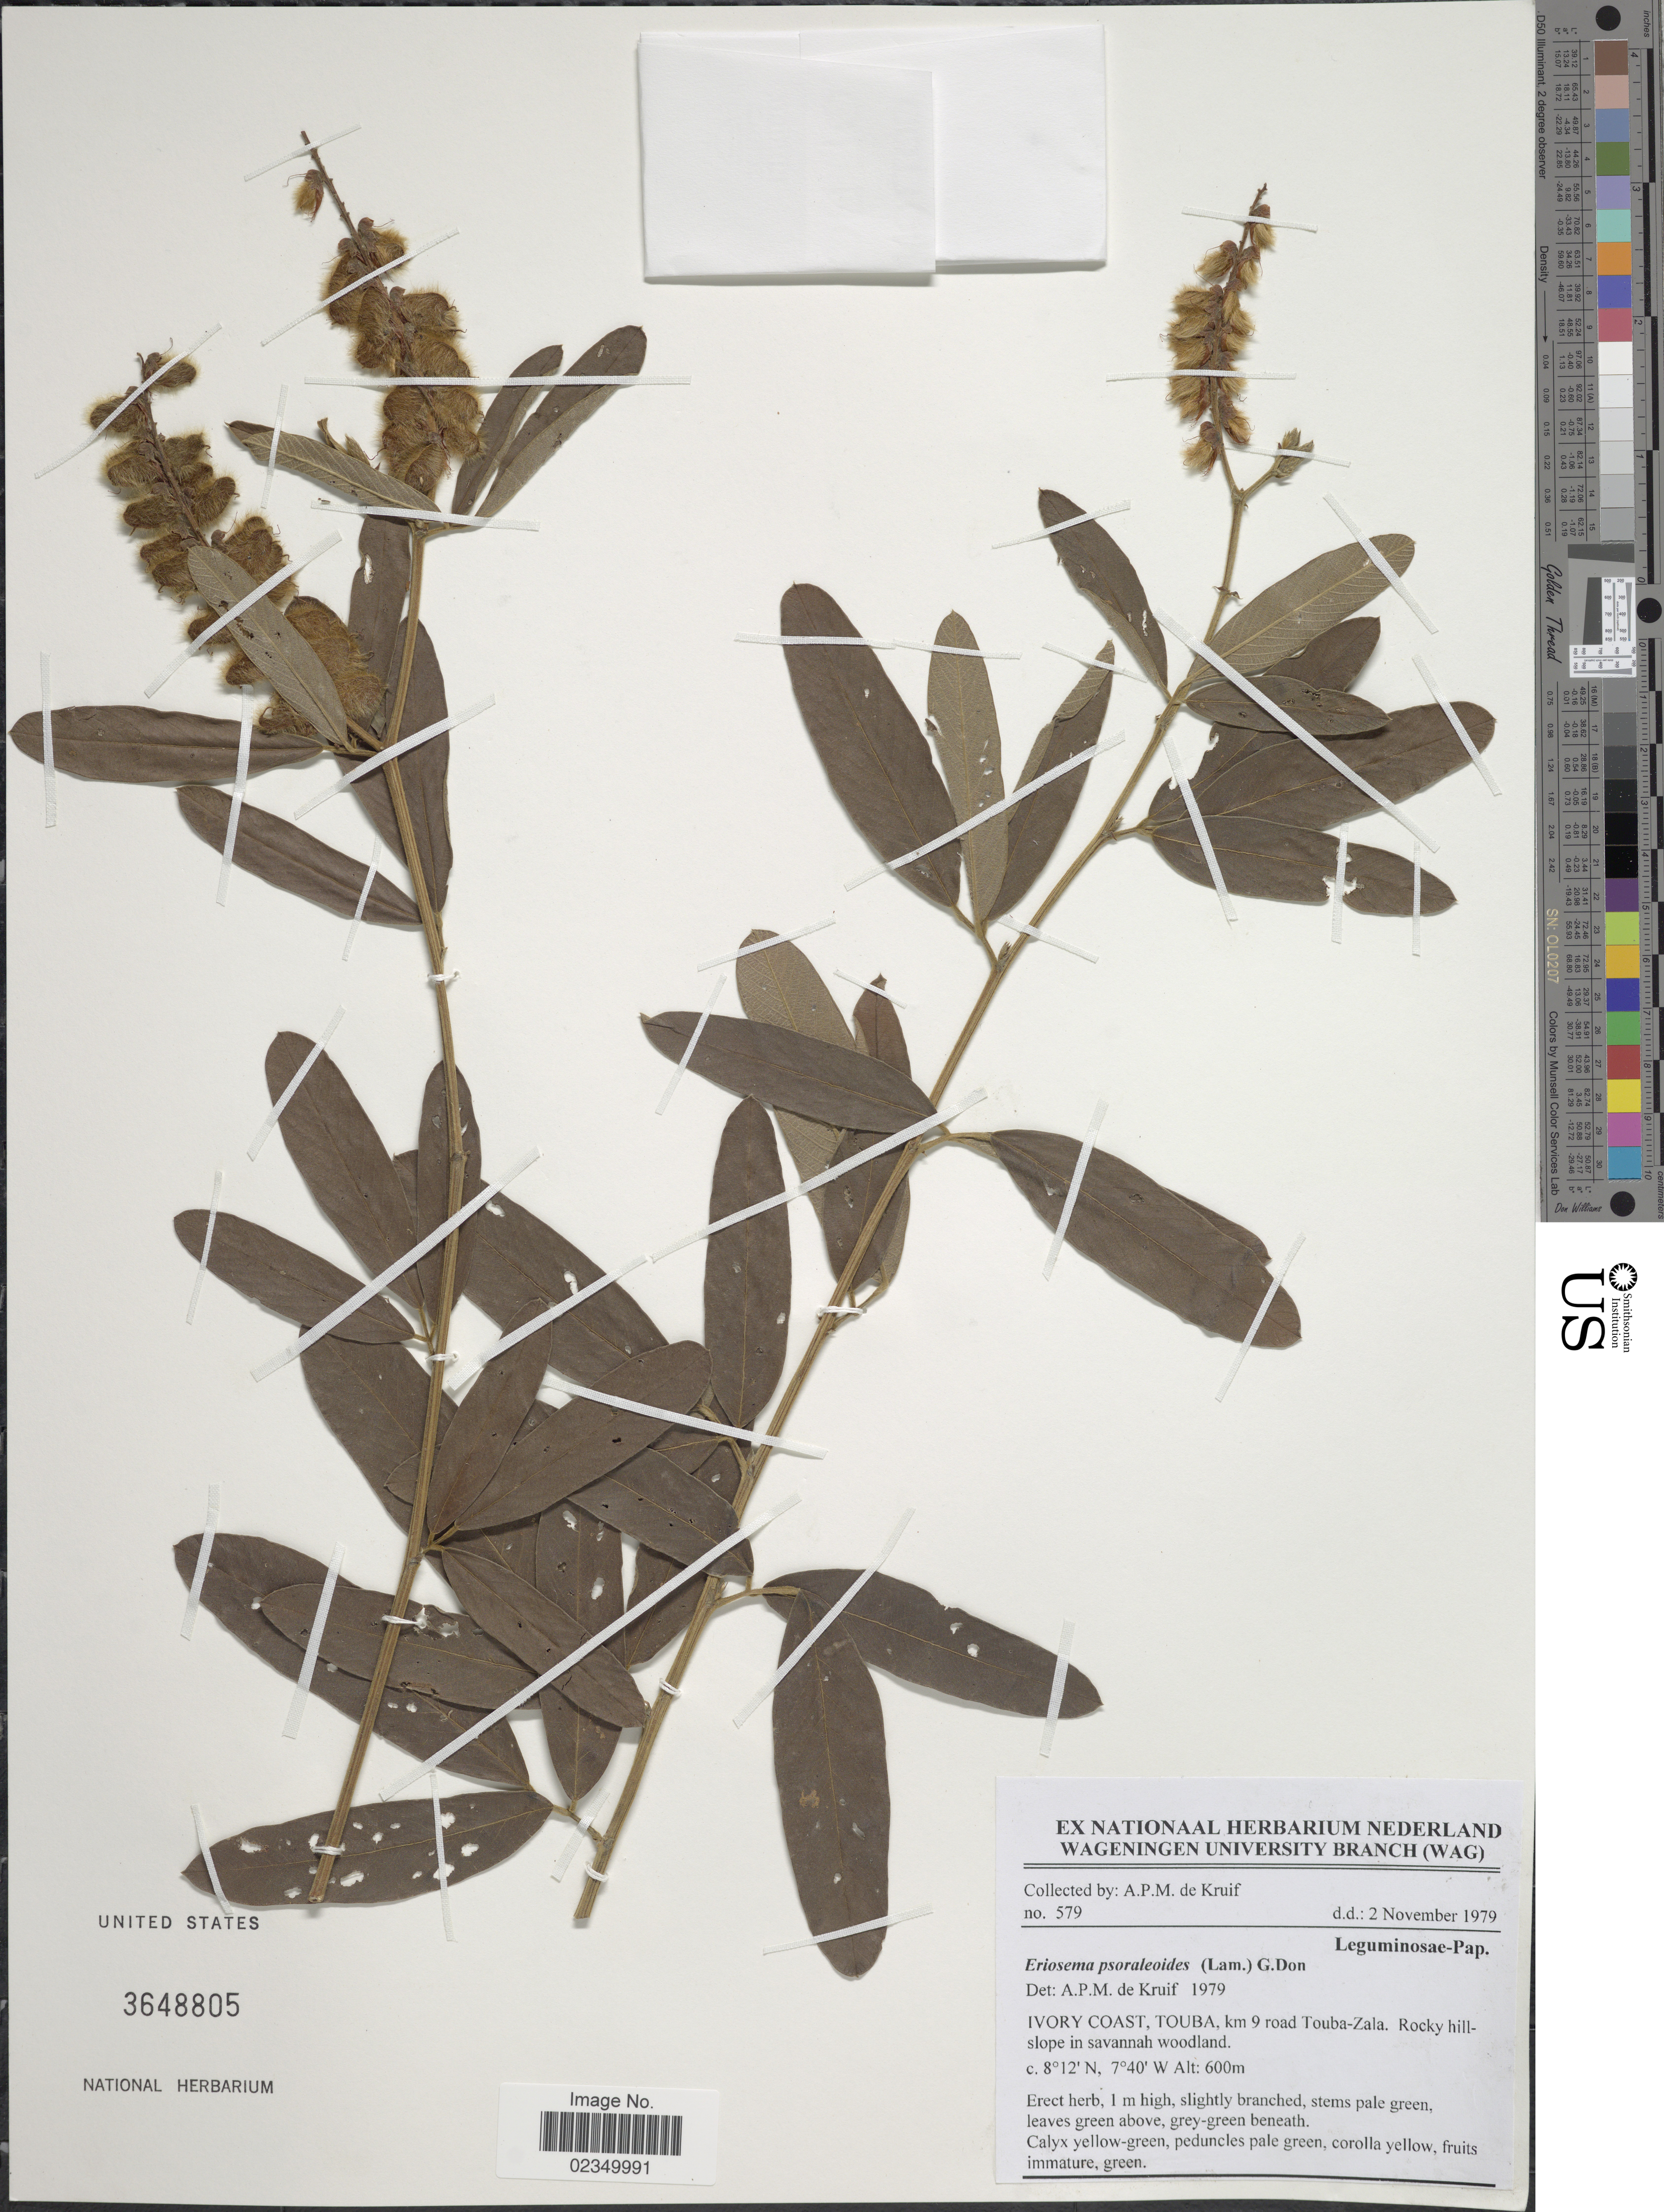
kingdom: Plantae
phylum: Tracheophyta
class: Magnoliopsida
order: Fabales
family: Fabaceae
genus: Eriosema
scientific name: Eriosema psoraloides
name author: (Lam.) G. Don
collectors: A. P. de Kruif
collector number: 579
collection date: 1979-11-02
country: Ivory Coast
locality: Ivory Coast, Touba, km 9 road Touba-Zala. Rocky hill-slope in savannah woodland.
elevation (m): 600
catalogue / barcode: US 3648805